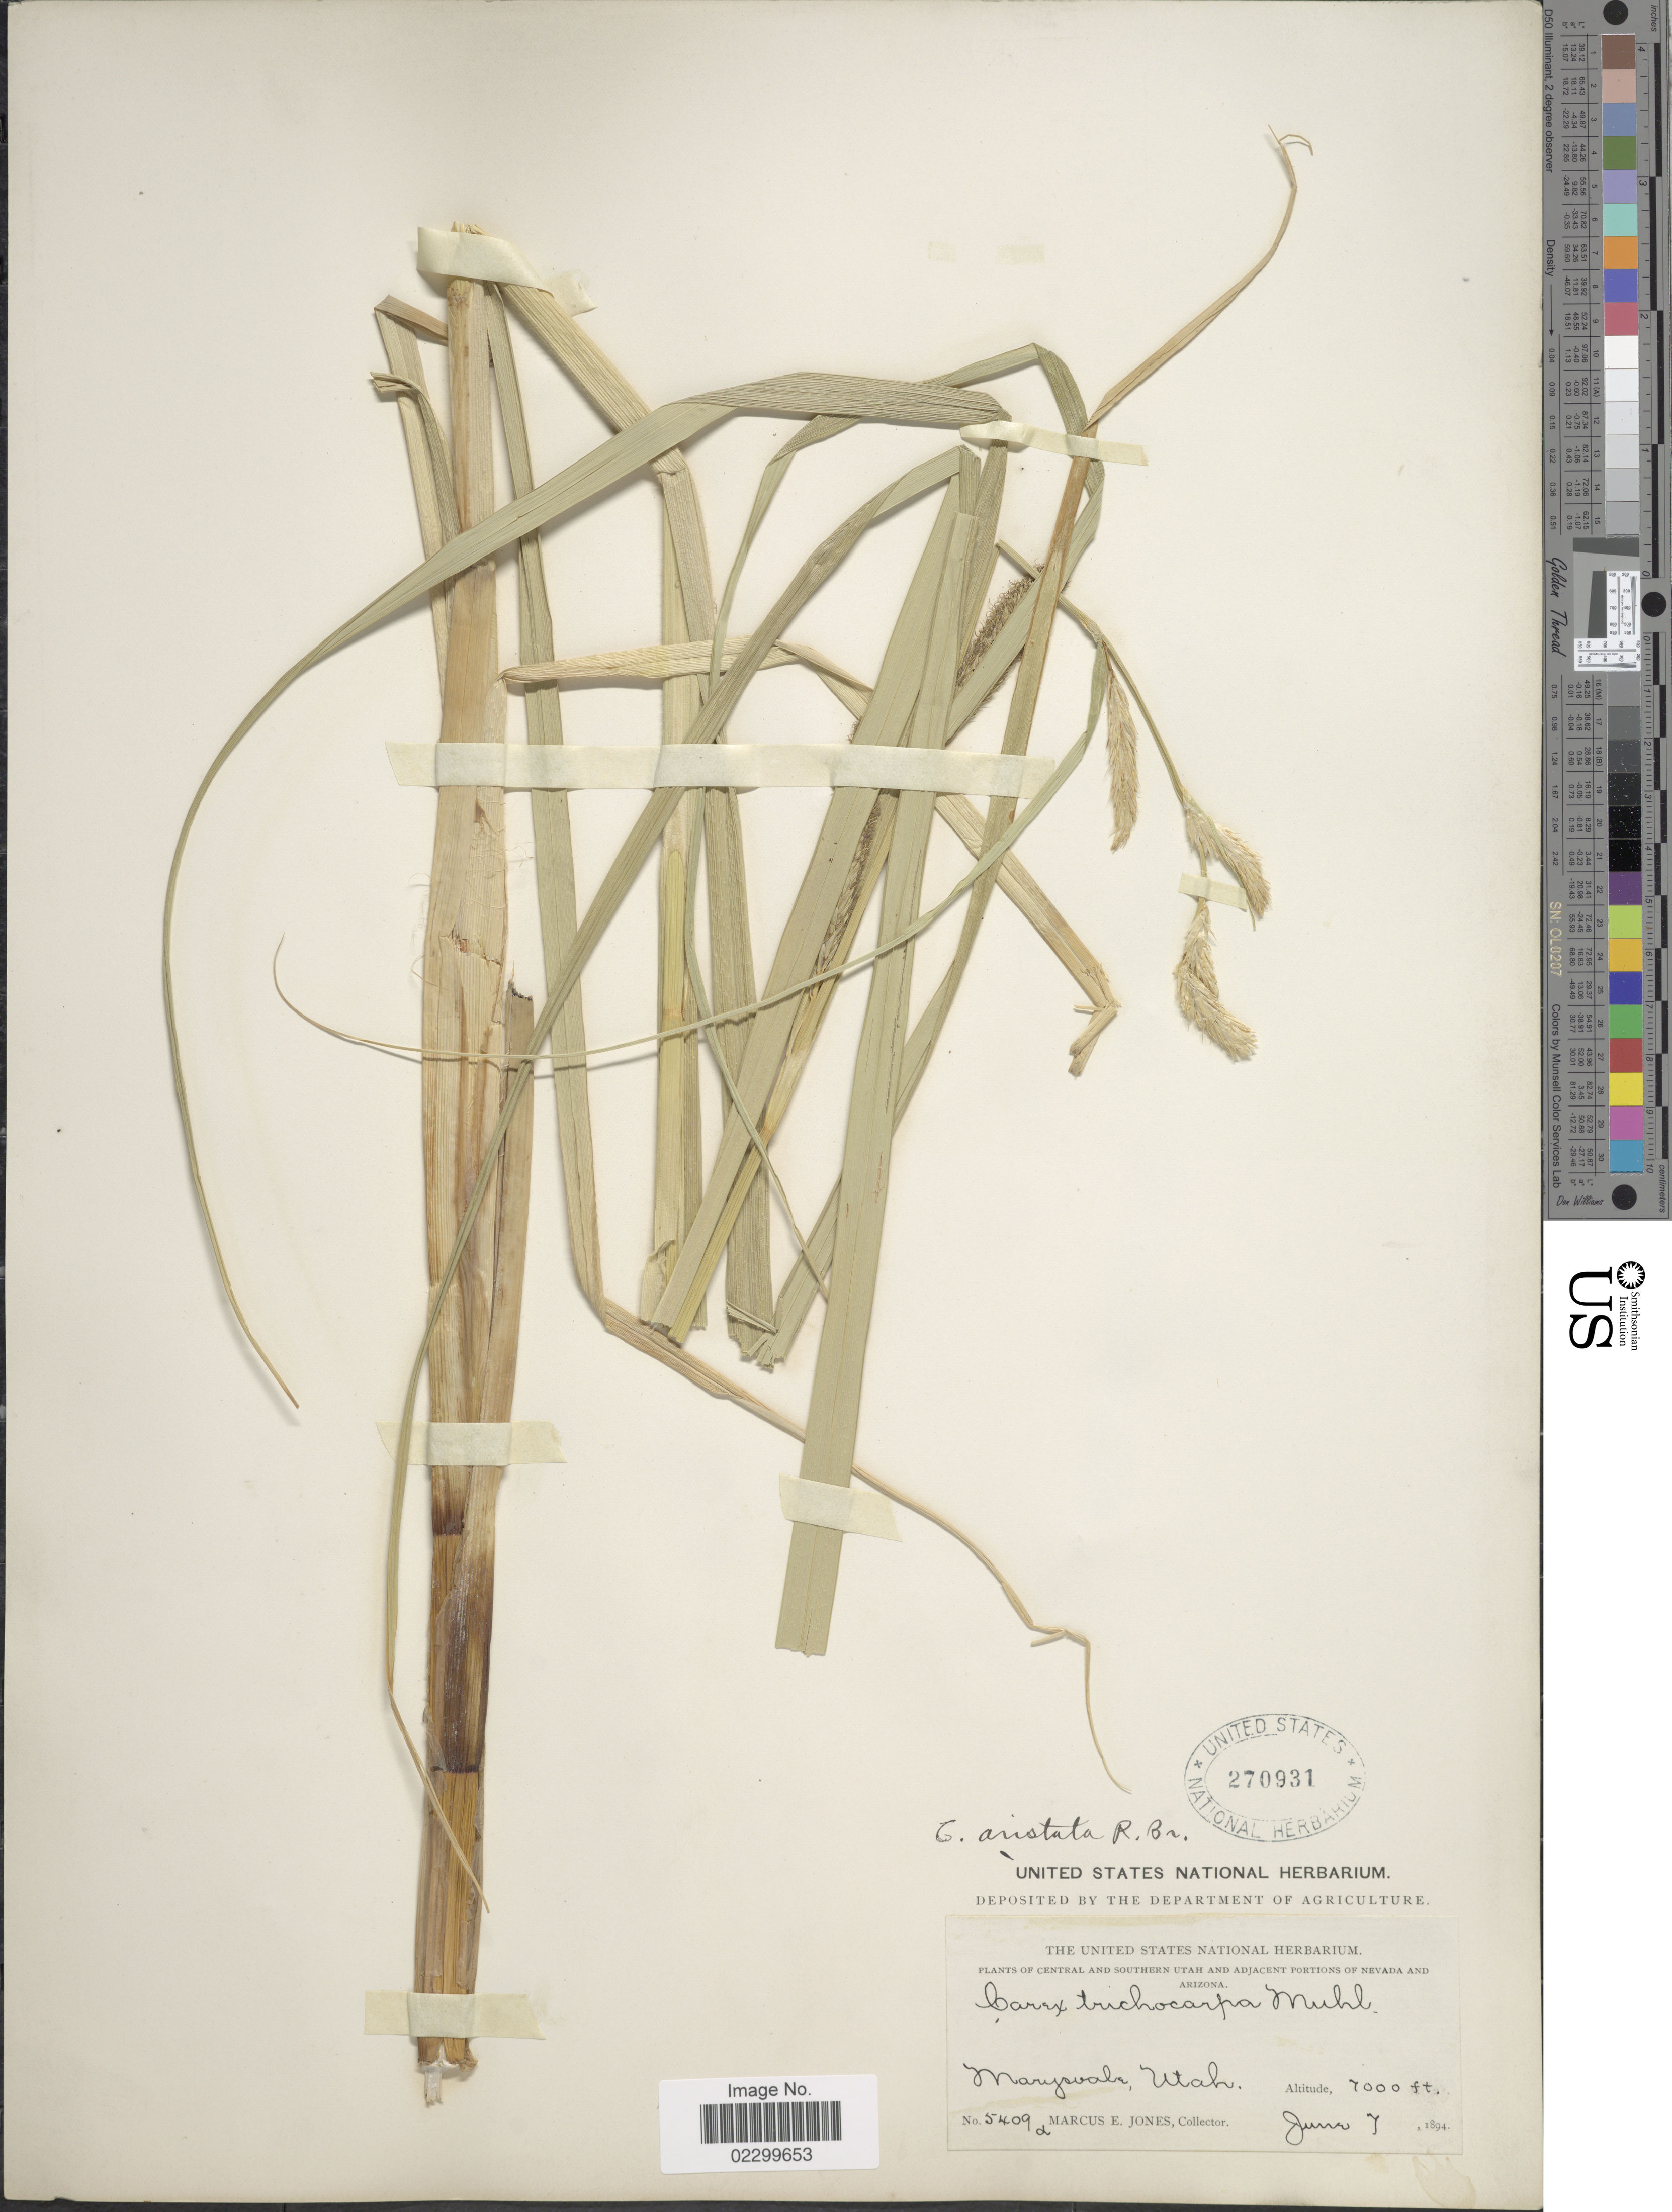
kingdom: Plantae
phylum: Tracheophyta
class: Liliopsida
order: Poales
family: Cyperaceae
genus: Carex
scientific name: Carex atherodes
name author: Spreng.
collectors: M. E. Jones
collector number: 5409a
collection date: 1894-06-07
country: United States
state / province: Utah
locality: Central and southern Utah and adjacent portions of Nevada and Arizona, Marysvale, Utah.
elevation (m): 2134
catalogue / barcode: US 270931